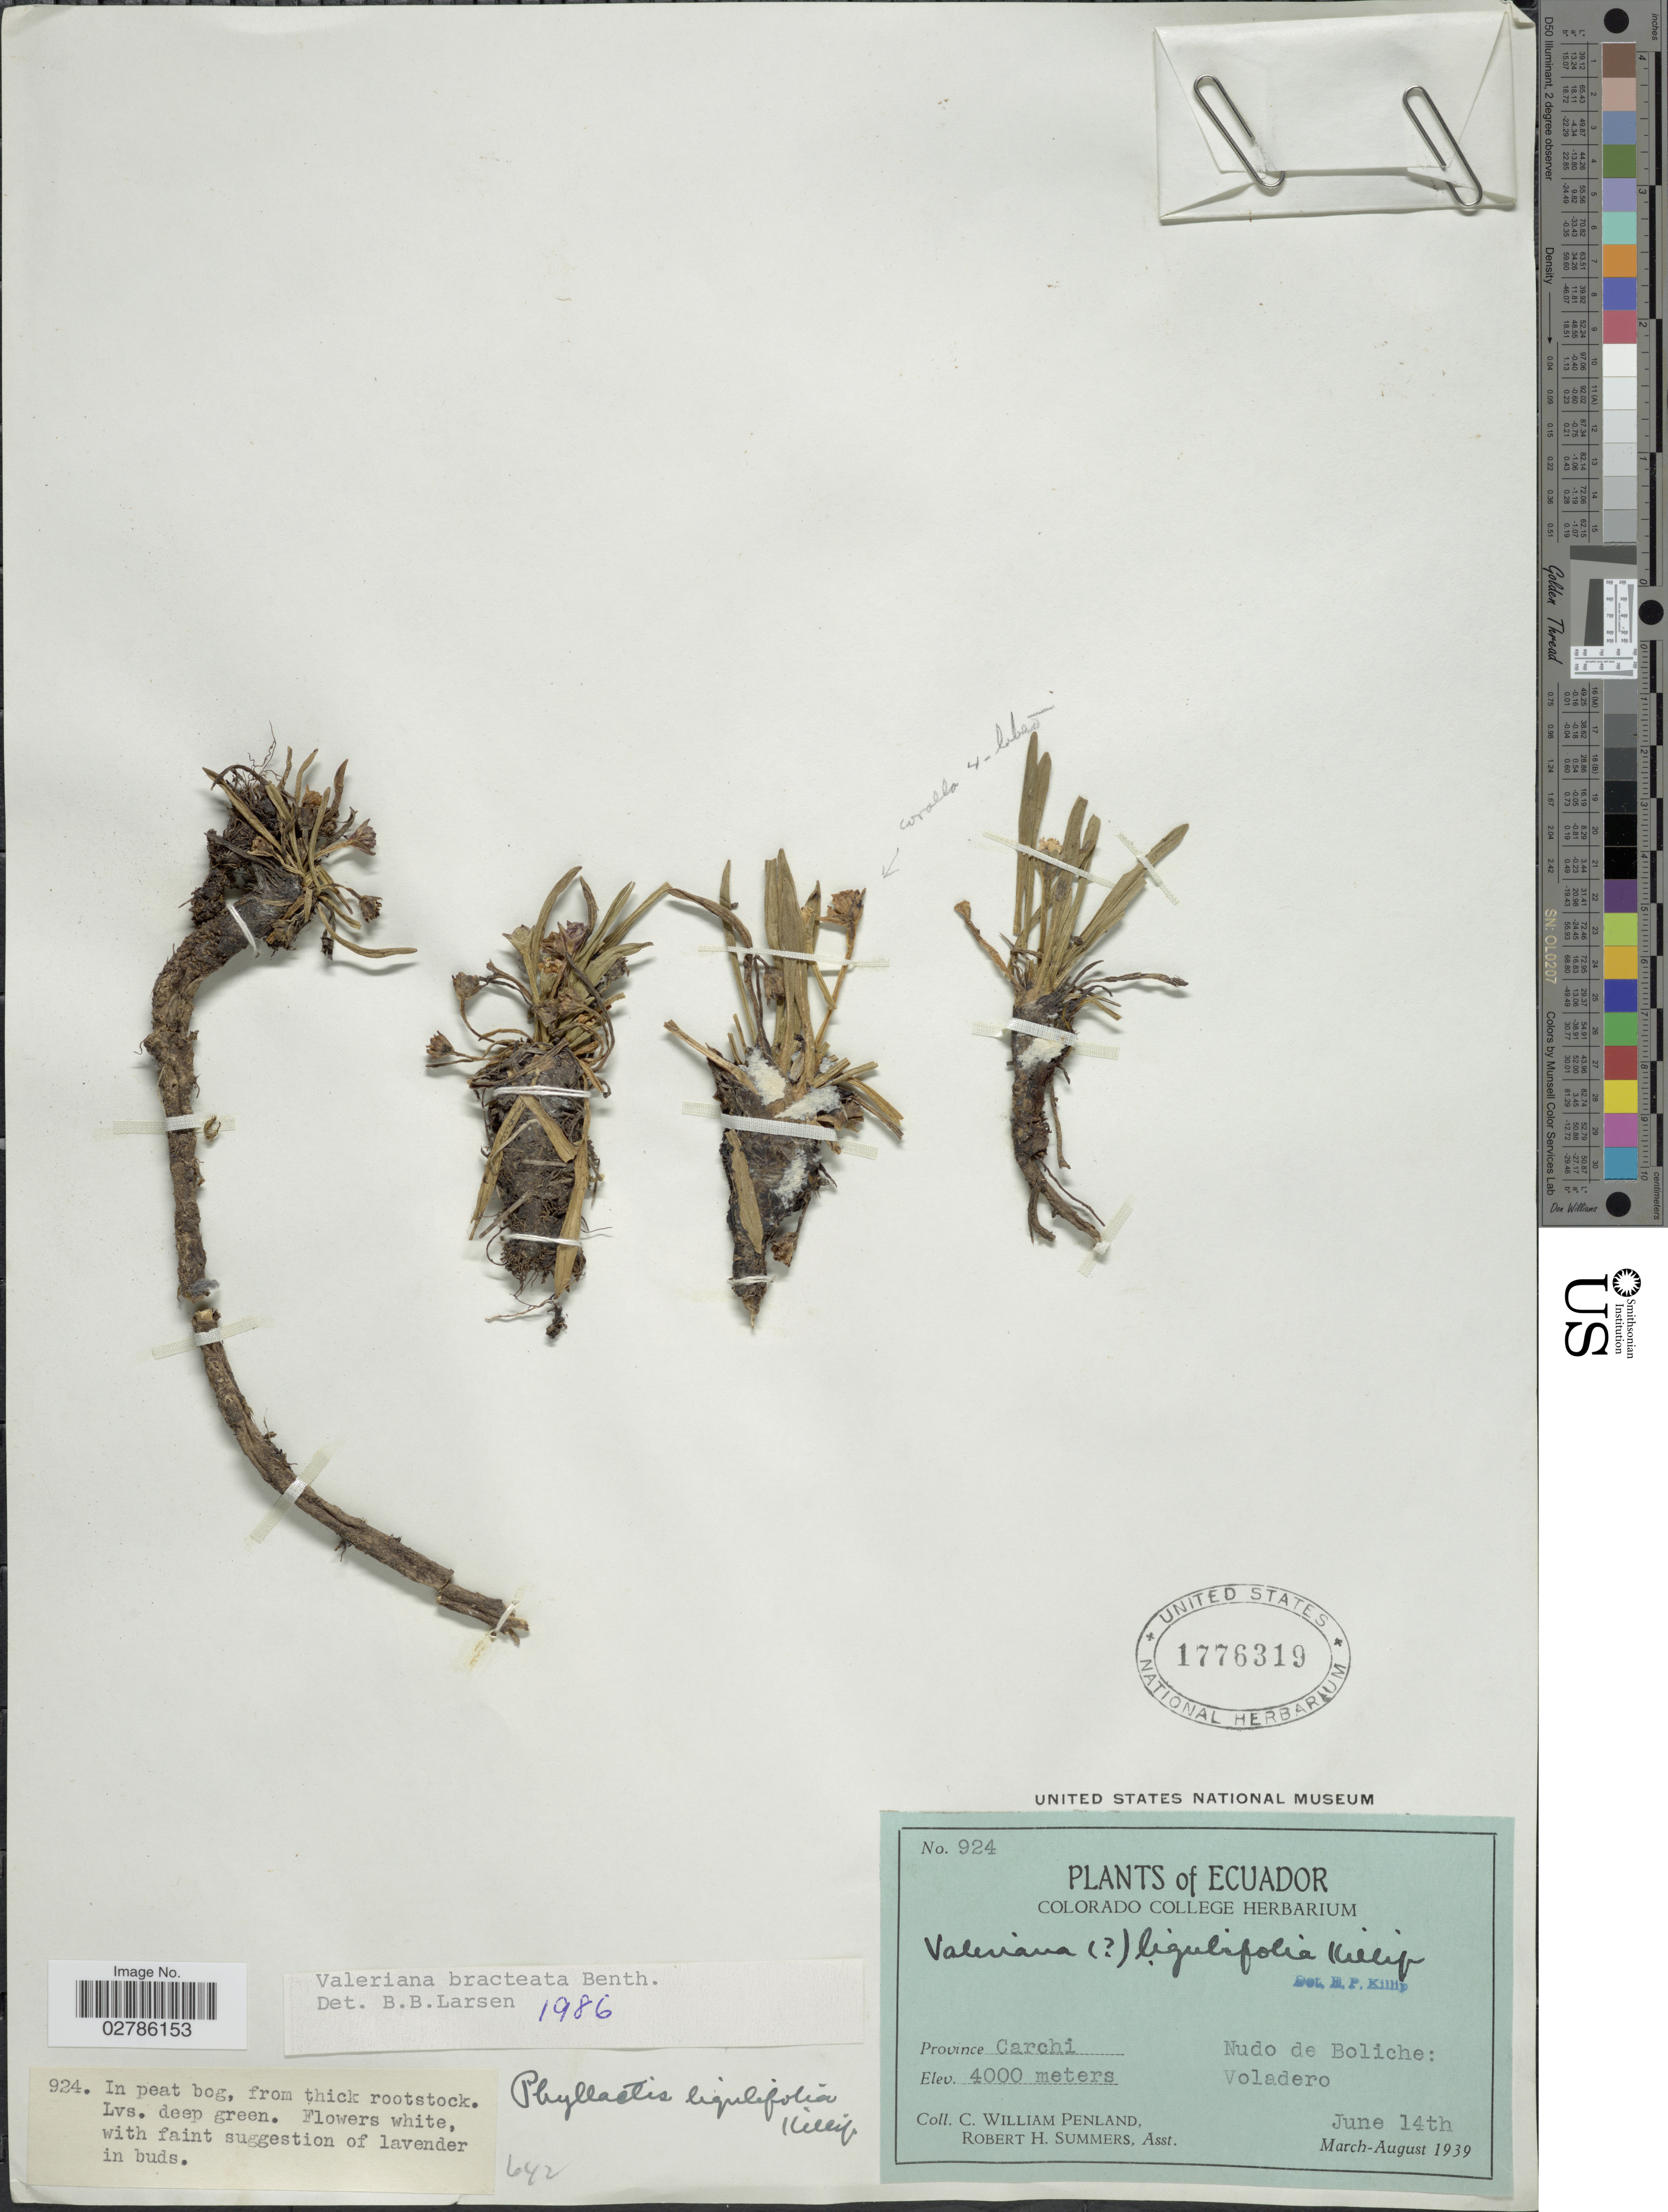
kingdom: Plantae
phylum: Tracheophyta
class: Magnoliopsida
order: Dipsacales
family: Caprifoliaceae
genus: Phyllactis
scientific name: Phyllactis bracteata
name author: (Benth.) Wedd.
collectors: C. W. Penland & R. Summers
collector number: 924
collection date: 1939-06-14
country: Ecuador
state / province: Carchi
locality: Nudo de Boliche, Voladero.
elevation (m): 4000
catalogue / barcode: US 1776319